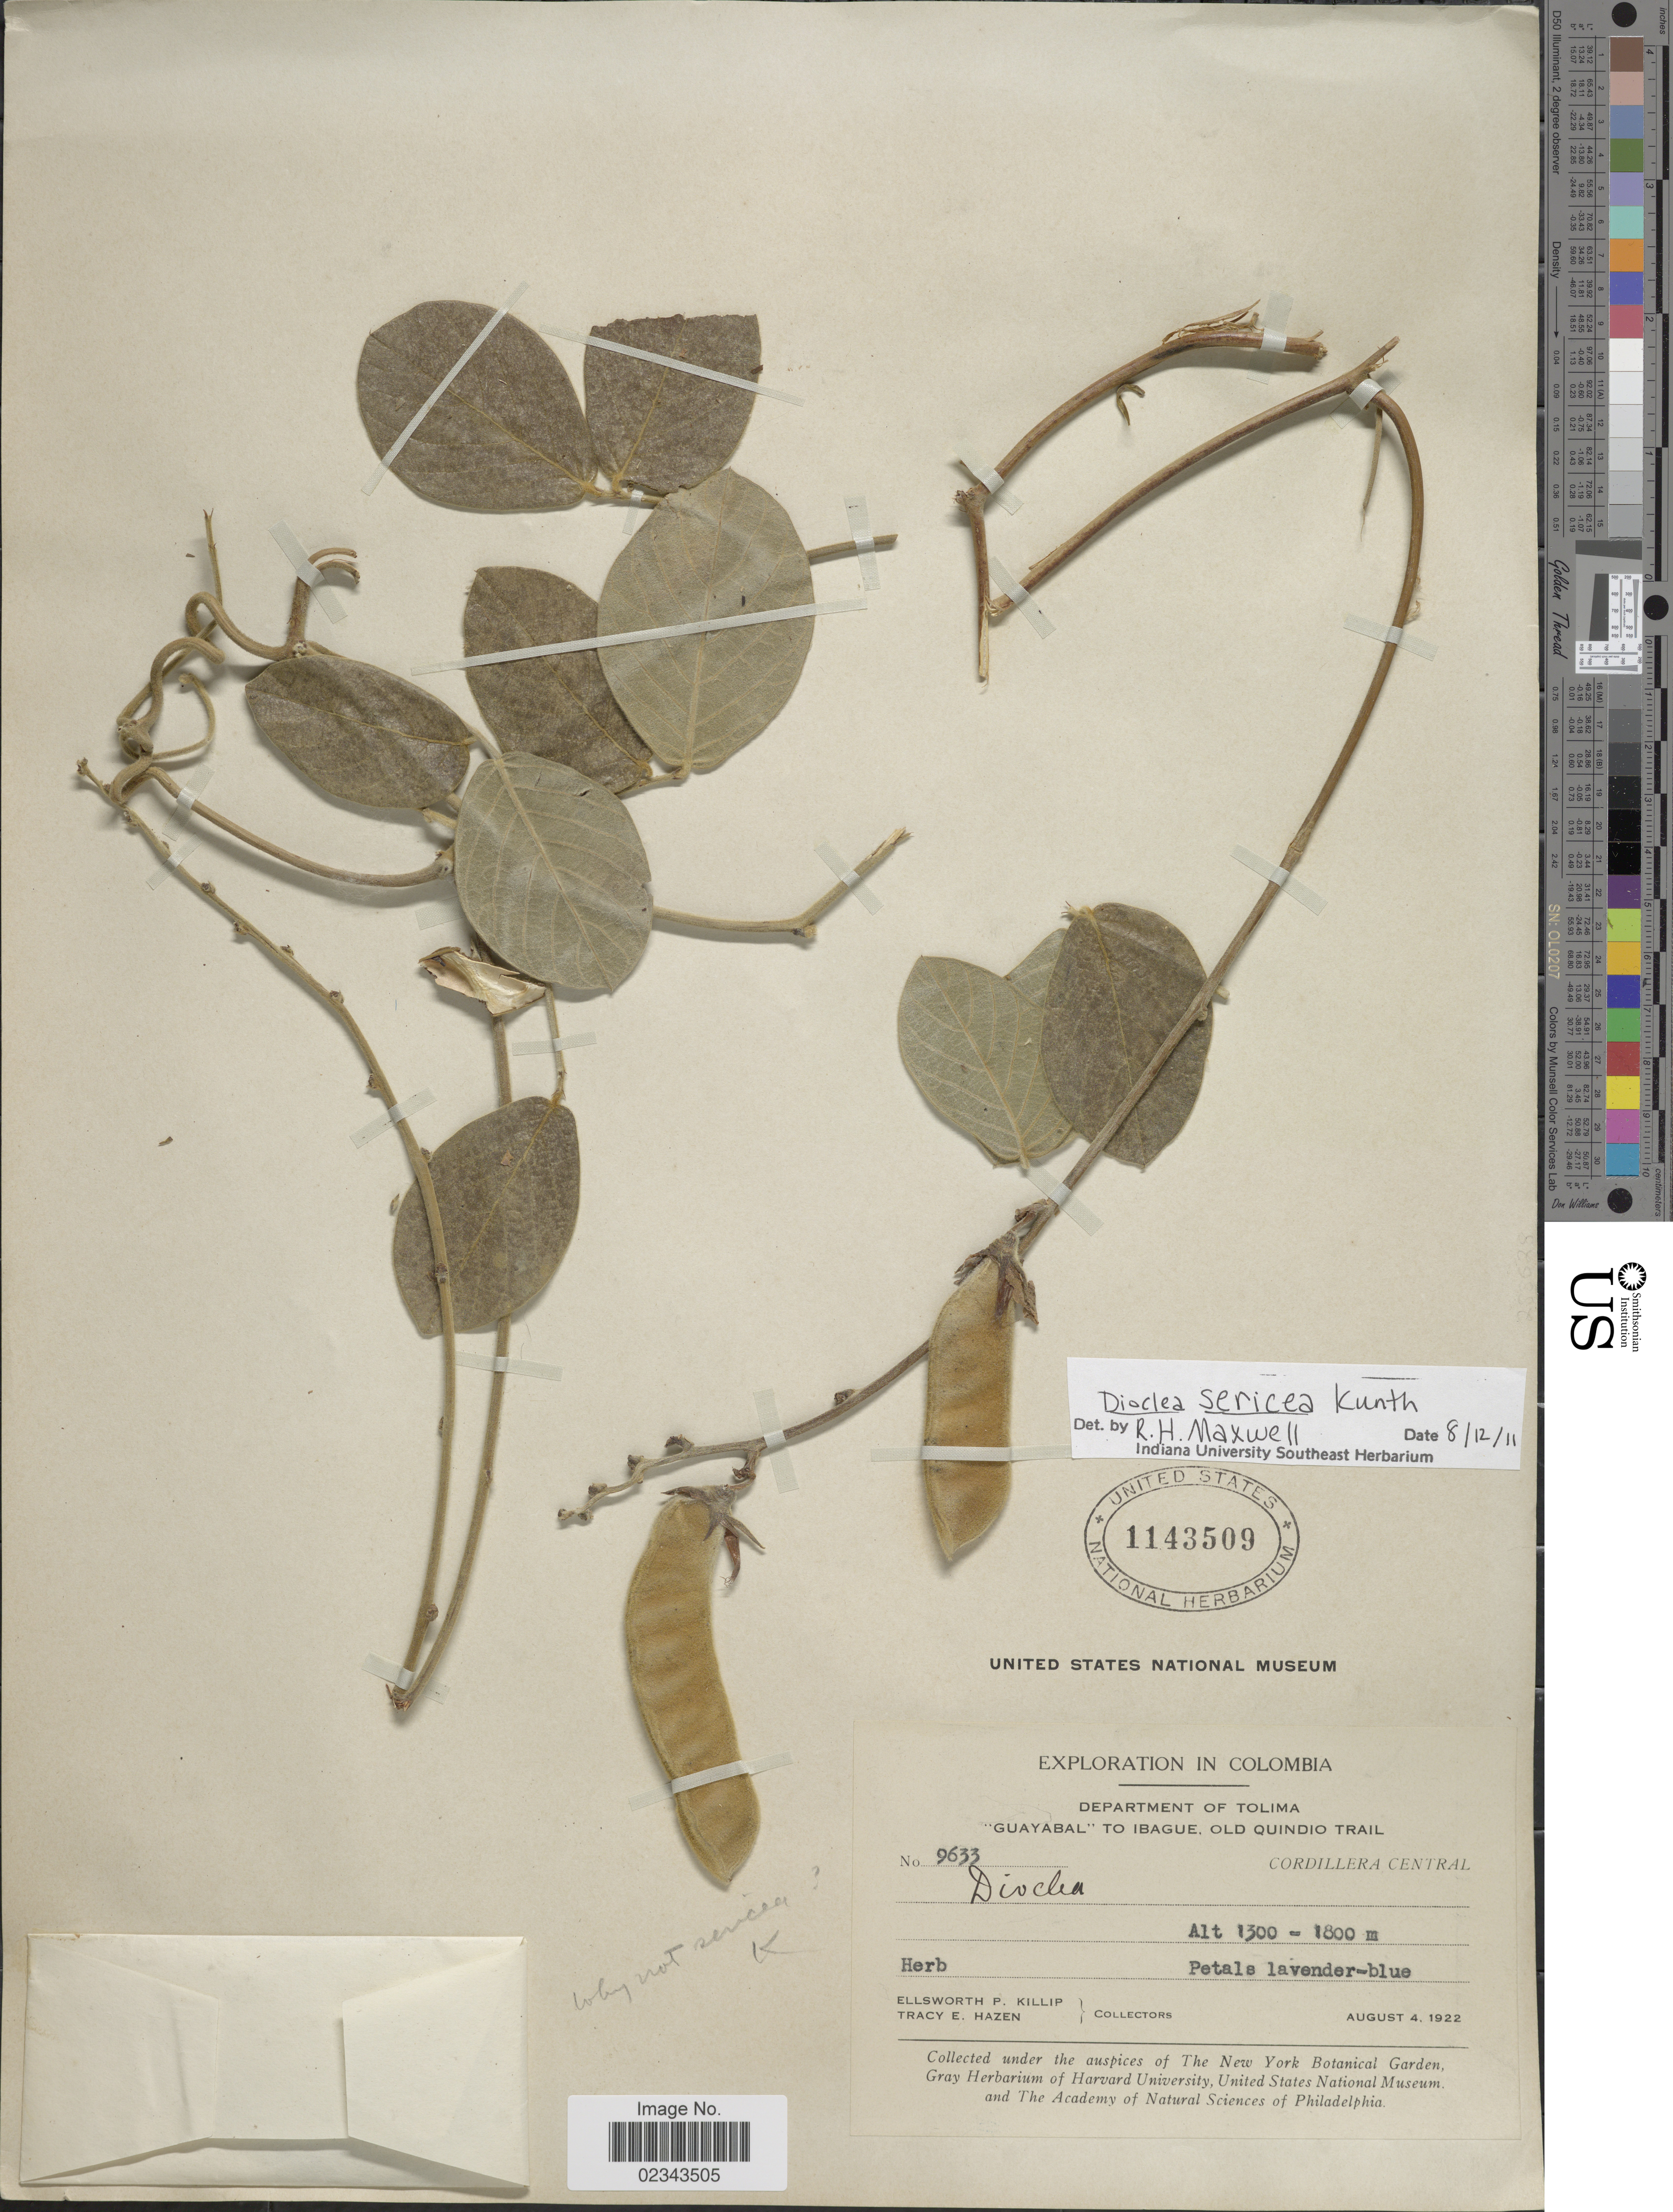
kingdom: Plantae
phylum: Tracheophyta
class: Magnoliopsida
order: Fabales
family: Fabaceae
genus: Dioclea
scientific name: Dioclea sericea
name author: Kunth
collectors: E. P. Killip & T. E. Hazen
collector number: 9633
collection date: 1922-08-04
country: Colombia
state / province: Tolima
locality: Guayabal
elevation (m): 1300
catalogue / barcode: US 1143509